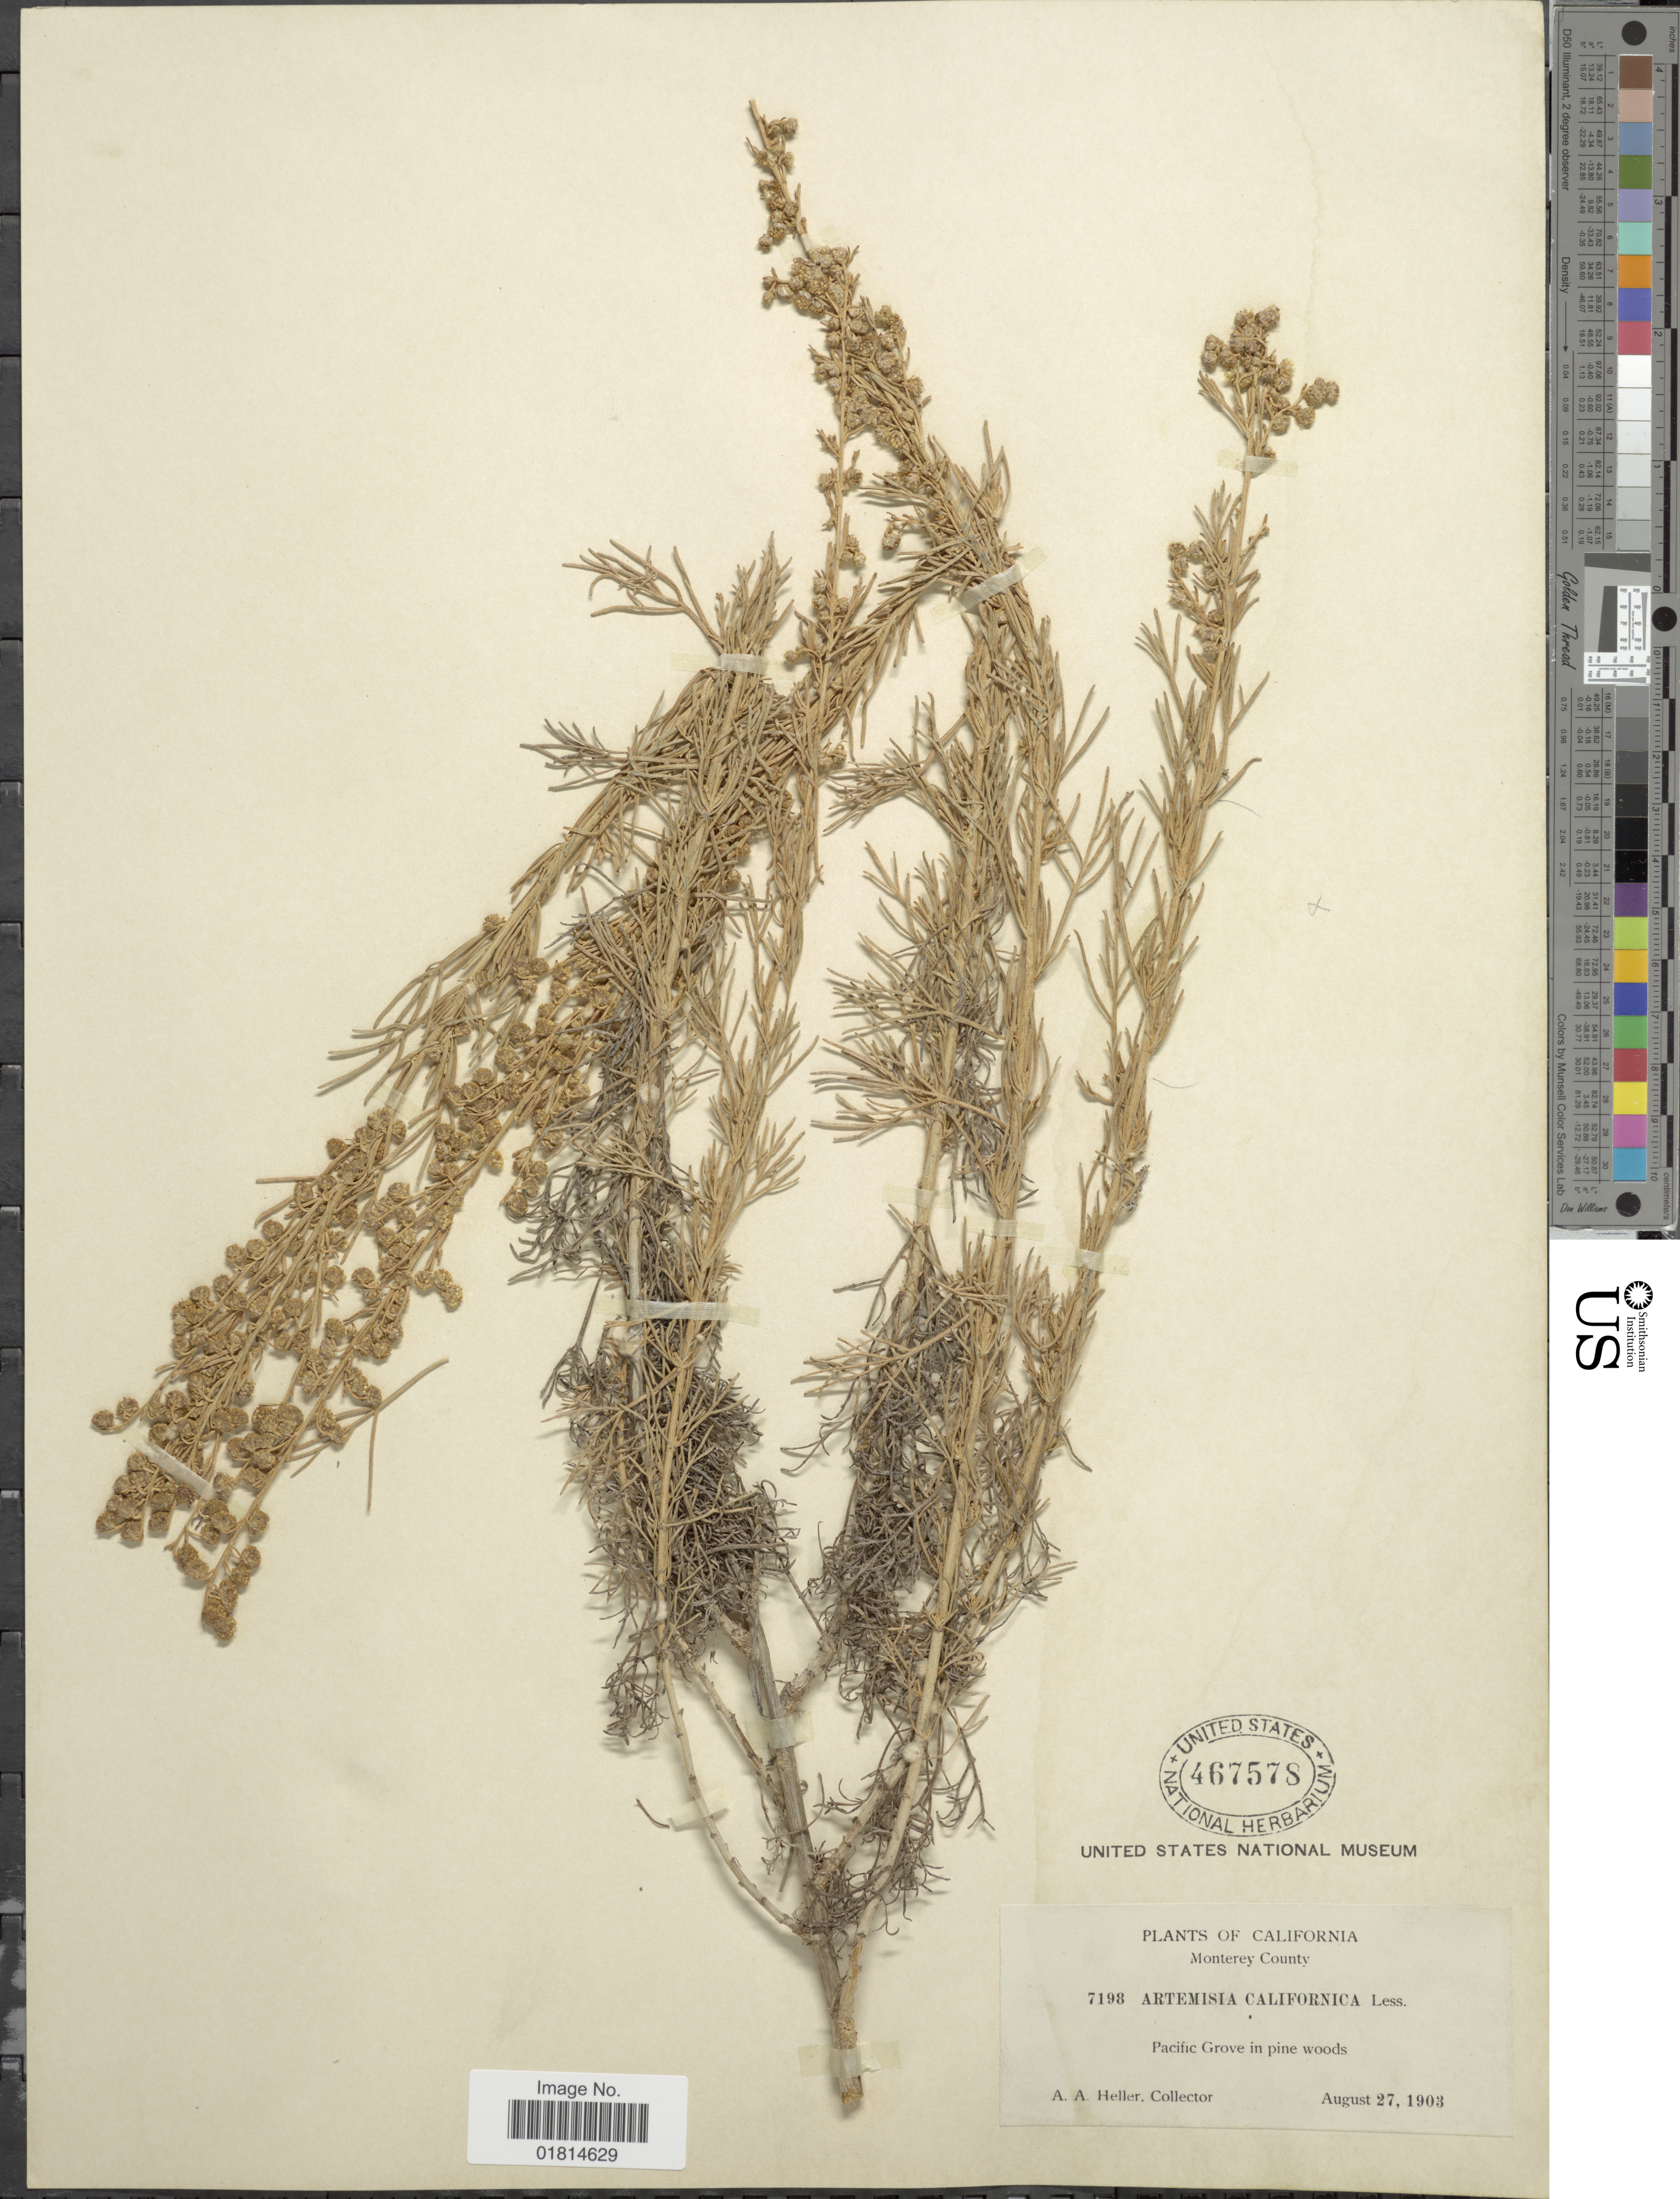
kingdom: Plantae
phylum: Tracheophyta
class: Magnoliopsida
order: Asterales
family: Asteraceae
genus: Artemisia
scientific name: Artemisia californica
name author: Less.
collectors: A. A. Heller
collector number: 7198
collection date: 1903-08-27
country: United States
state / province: California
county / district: Monterey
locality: Monterey County. Pacific Grove in pine woods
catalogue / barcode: US 467578